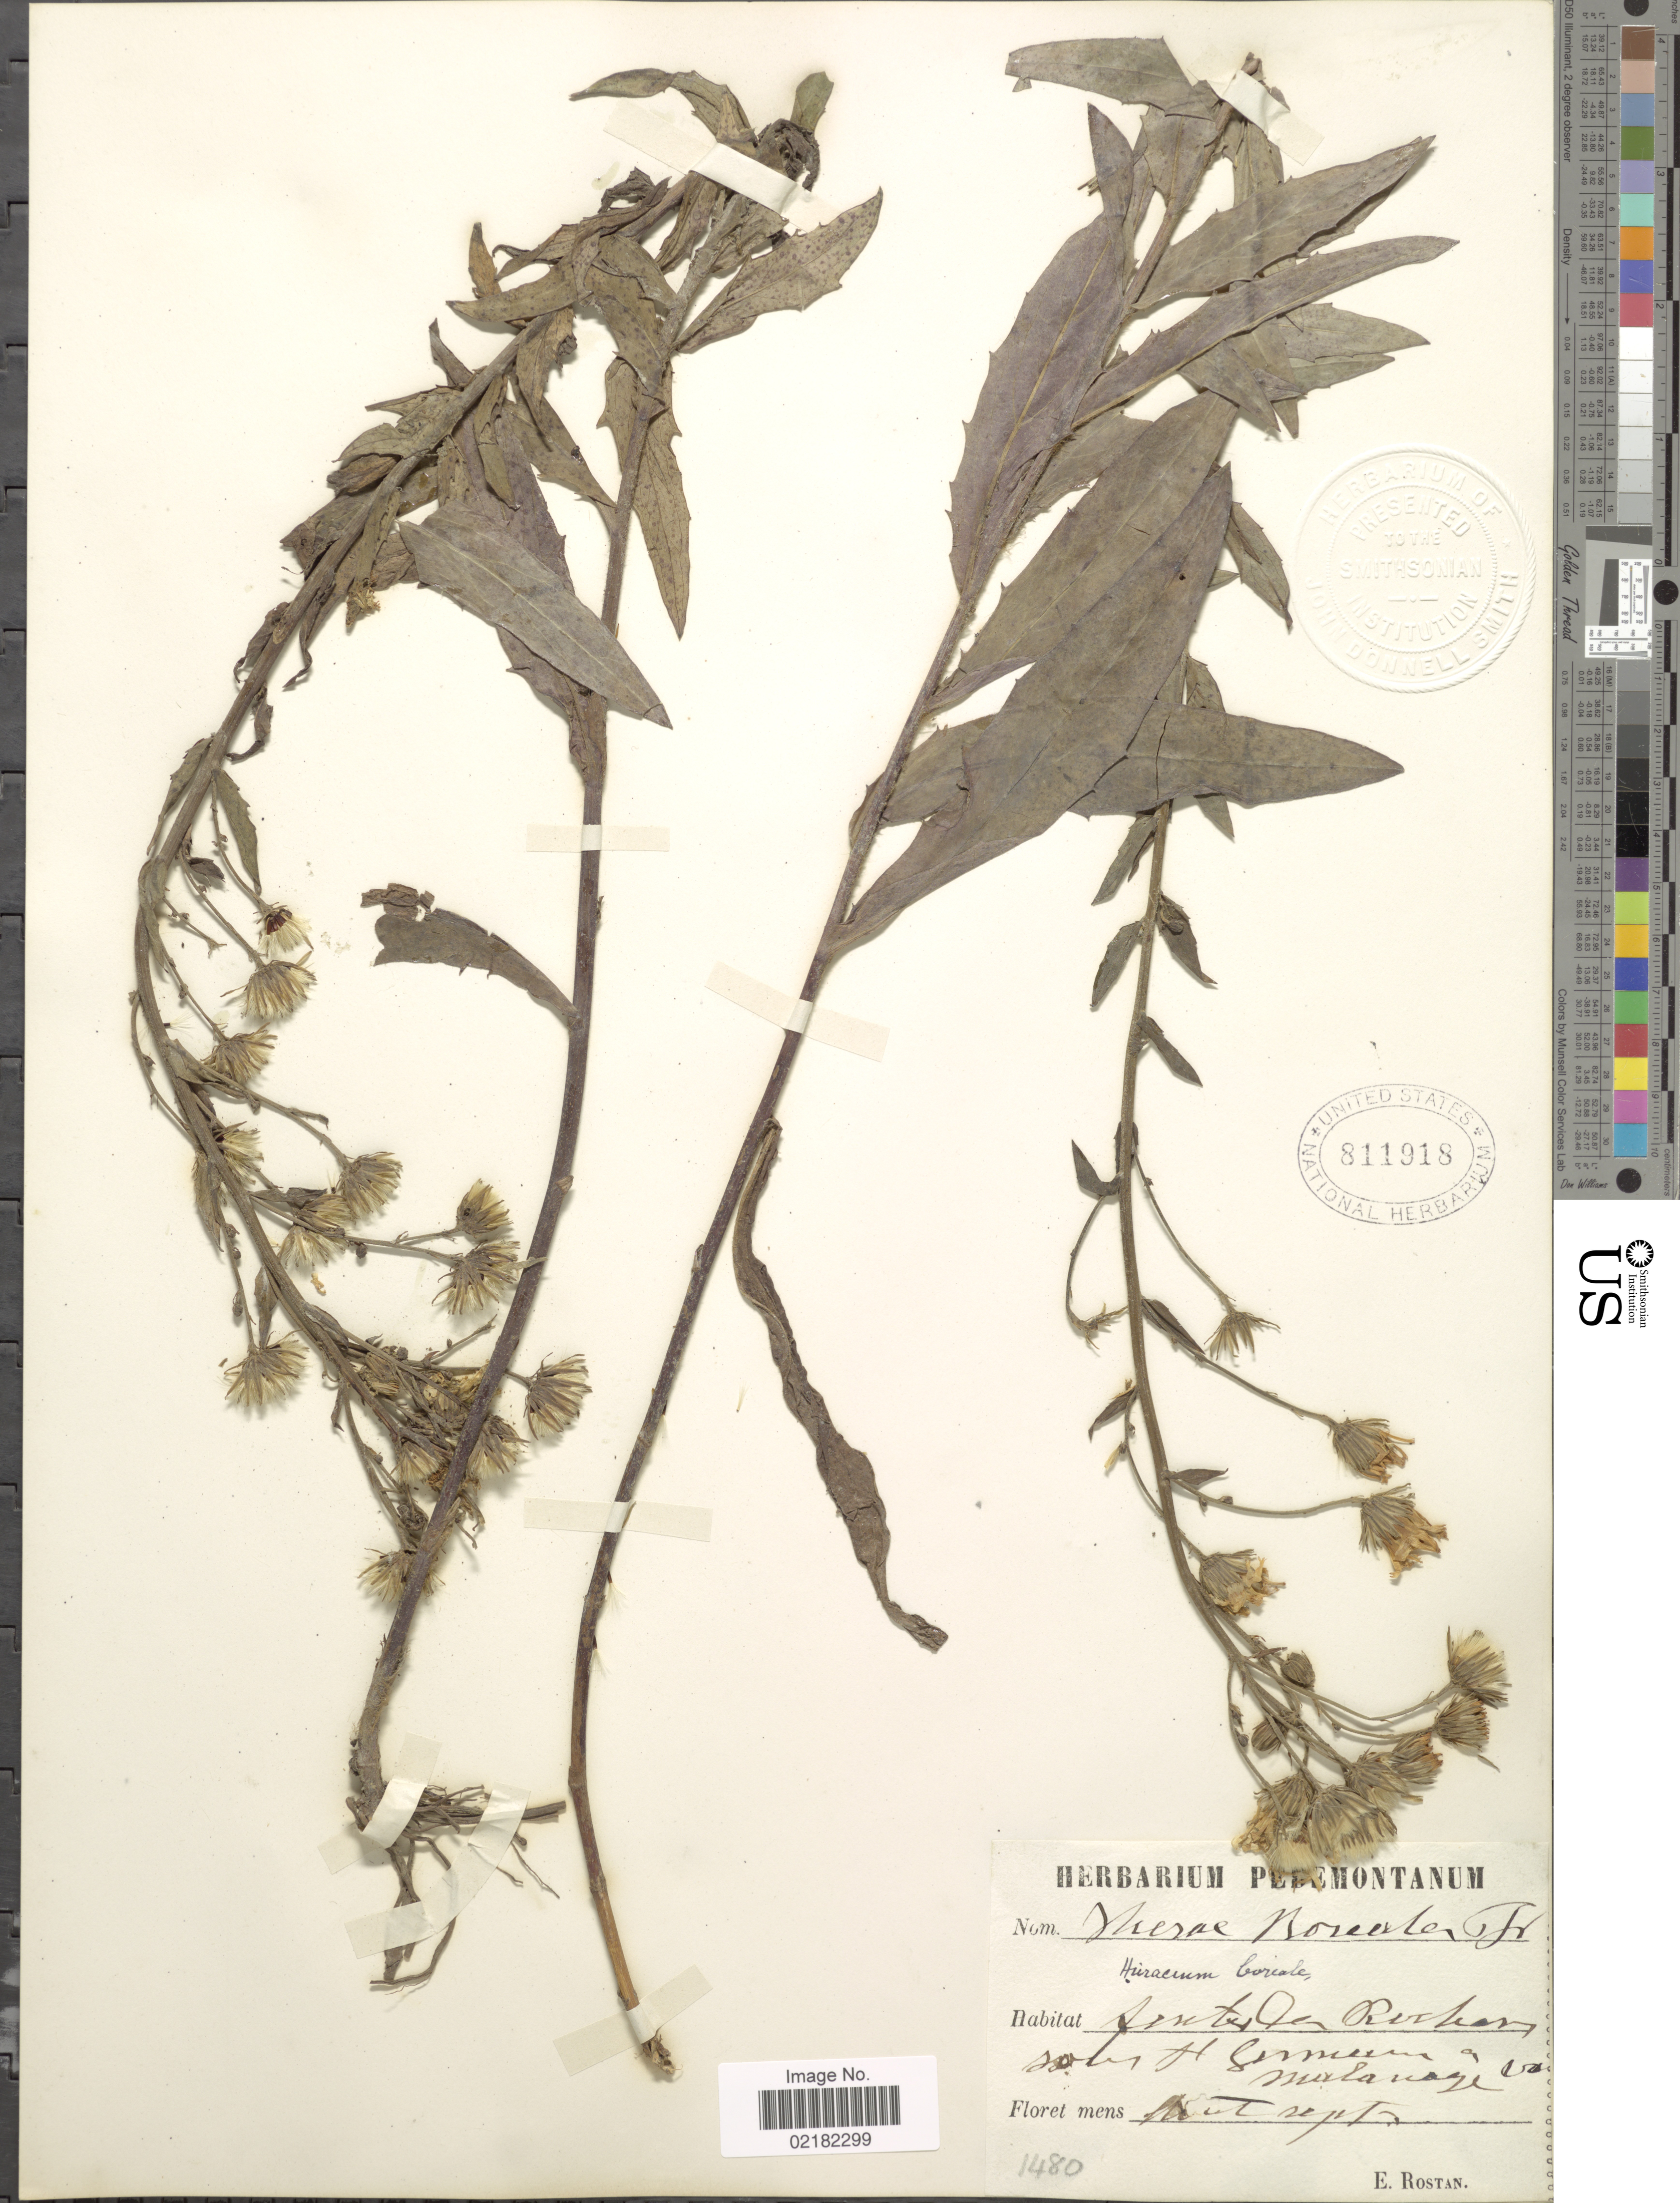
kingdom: Plantae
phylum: Tracheophyta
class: Magnoliopsida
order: Asterales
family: Asteraceae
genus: Hieracium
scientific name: Hieracium sabaudum subsp. boreale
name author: (Fr.) Hayek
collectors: E. Rostan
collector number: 1480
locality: Fenrte der Rostan, sober Al Gemmam a Mulanagi. [interpreted]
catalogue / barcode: US 811918